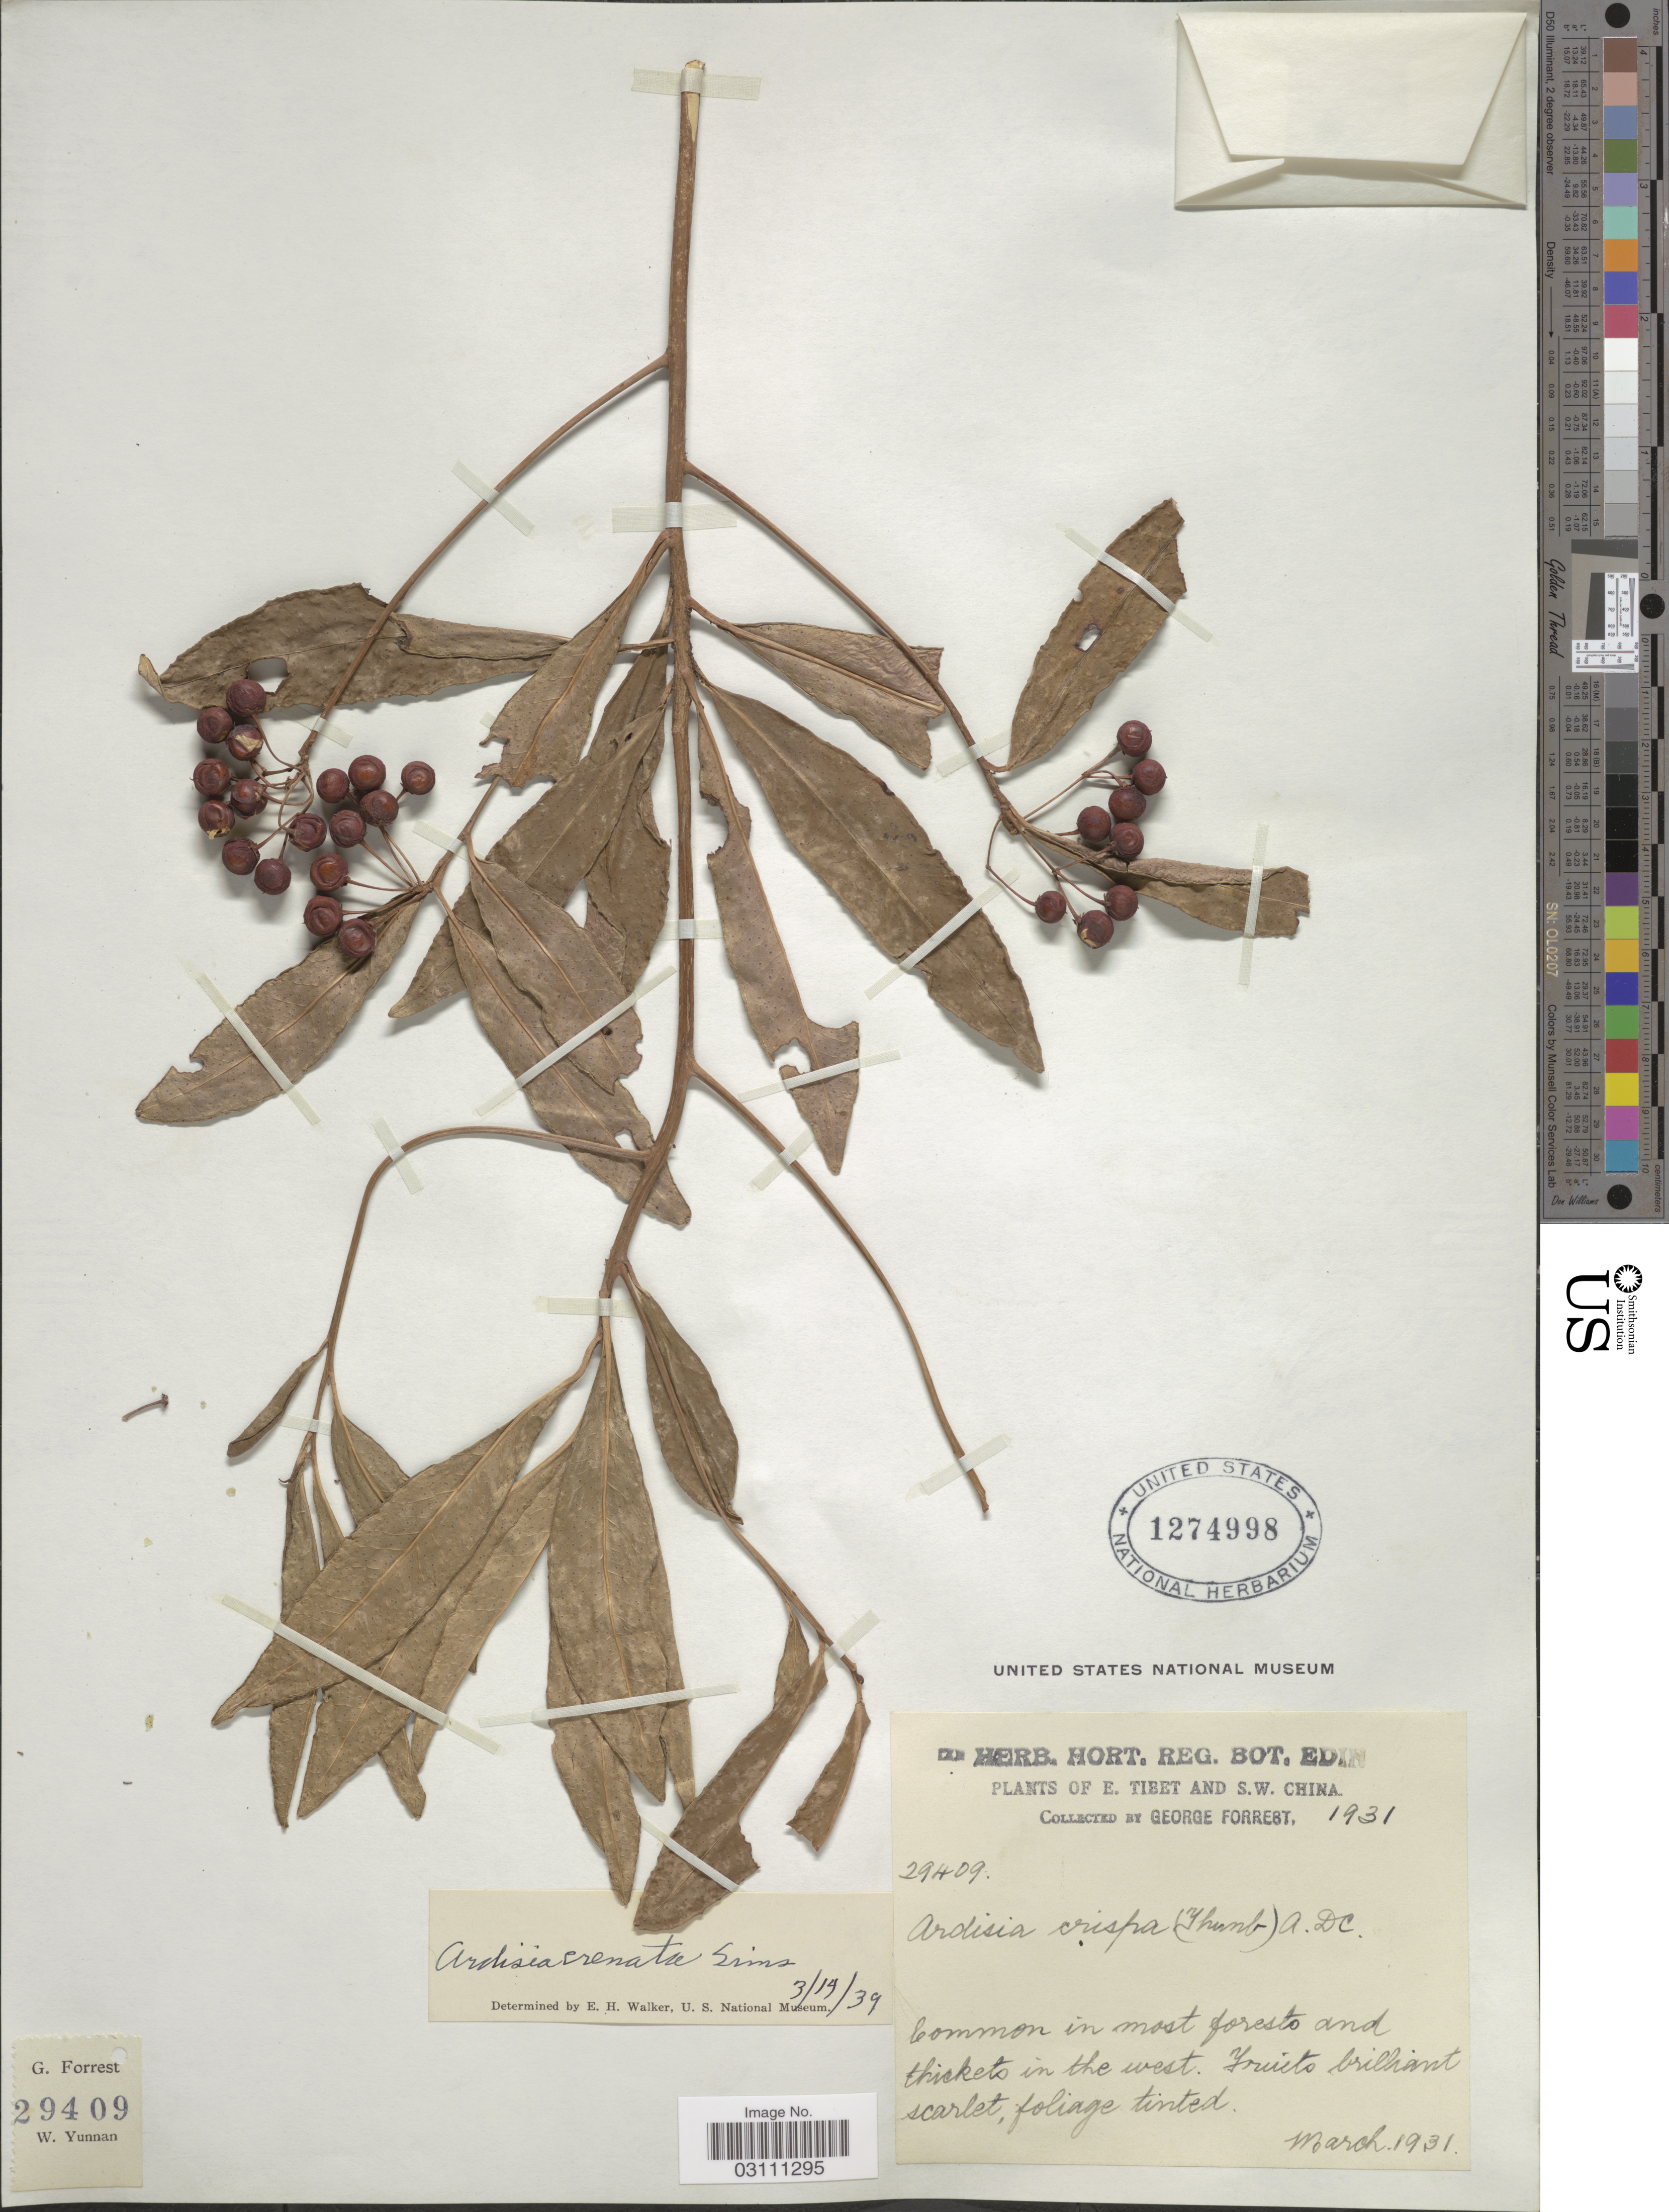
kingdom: Plantae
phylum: Tracheophyta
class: Magnoliopsida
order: Ericales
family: Primulaceae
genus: Ardisia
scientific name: Ardisia crenata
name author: Sims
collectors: G. Forrest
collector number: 29409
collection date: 1931-03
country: China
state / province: Xizang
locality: E. Tibet and S. W. China.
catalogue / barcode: US 1274998